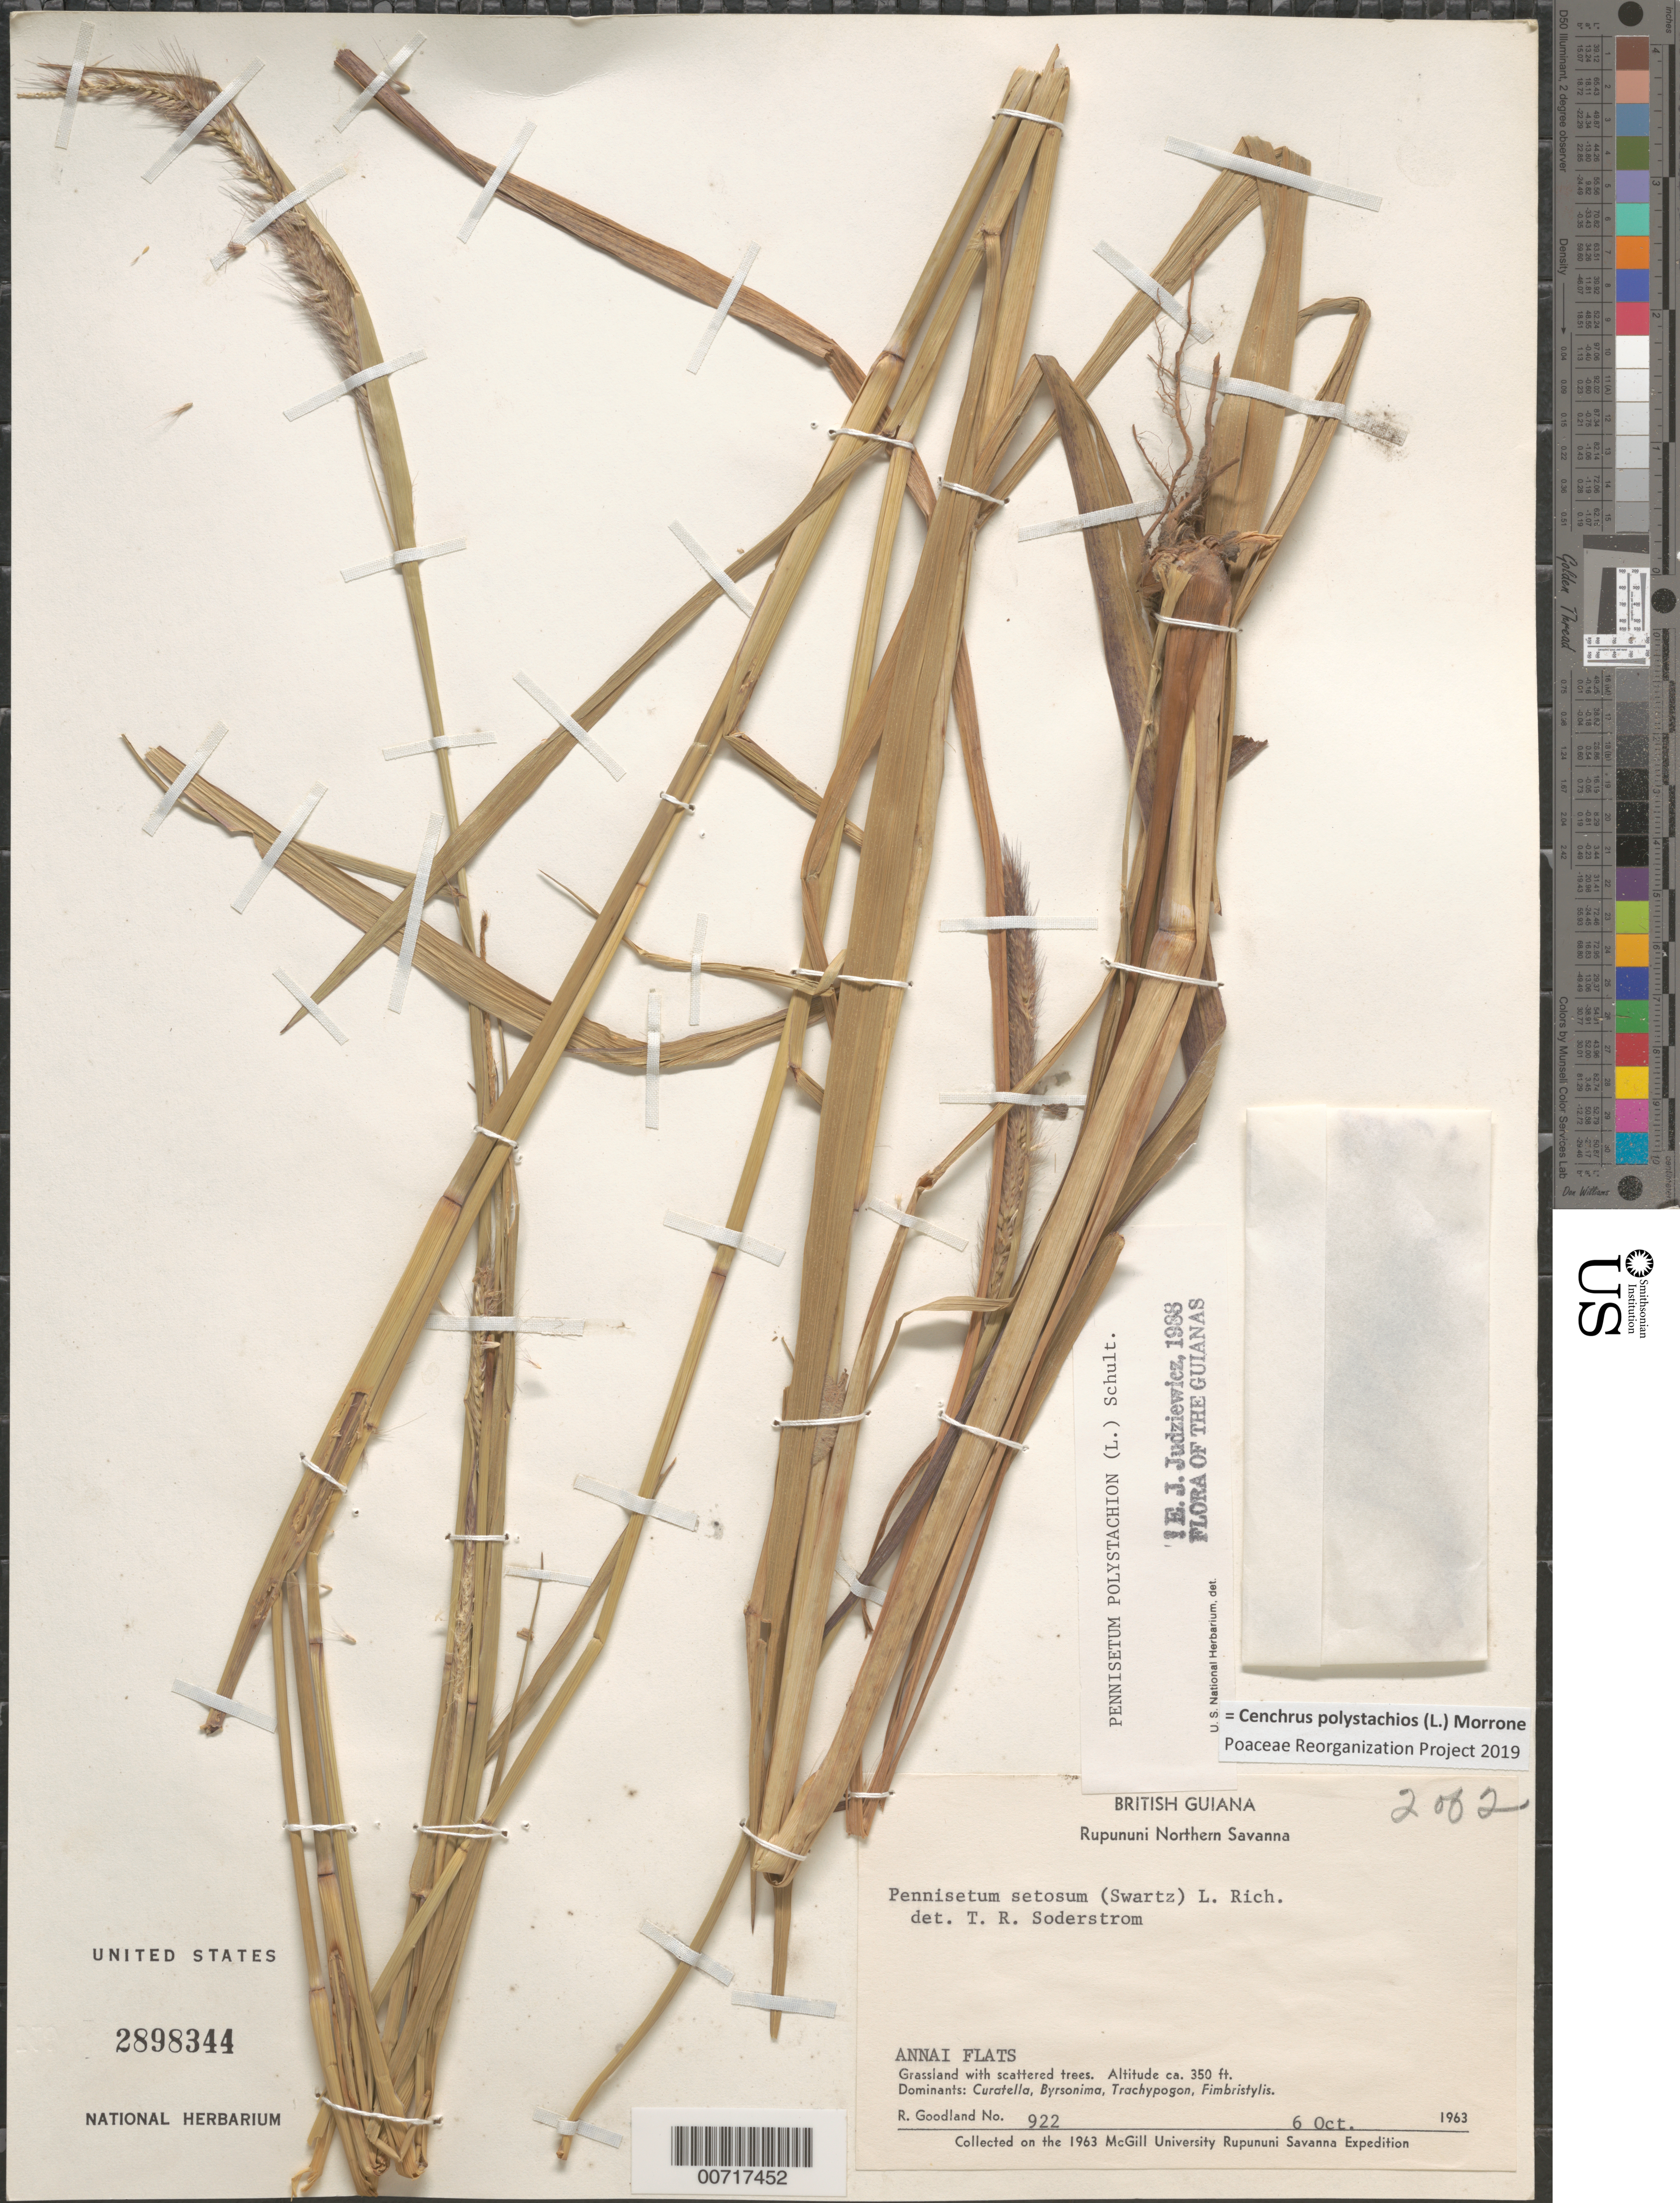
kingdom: Plantae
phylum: Tracheophyta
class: Liliopsida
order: Poales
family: Poaceae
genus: Cenchrus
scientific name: Cenchrus polystachios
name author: (L.) Morrone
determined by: Poaceae Reorganization Project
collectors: R. Goodland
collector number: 922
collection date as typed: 6-Oct-63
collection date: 1963-10-06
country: Guyana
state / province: U. Takutu-U. Essequibo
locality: Rupununi Northern Savanna, Annai Flats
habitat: Grassland with scattered trees. Dominants: Curatella, Byrsonima, Trachypogon, Fimbristylis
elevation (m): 107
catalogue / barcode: US 2898344